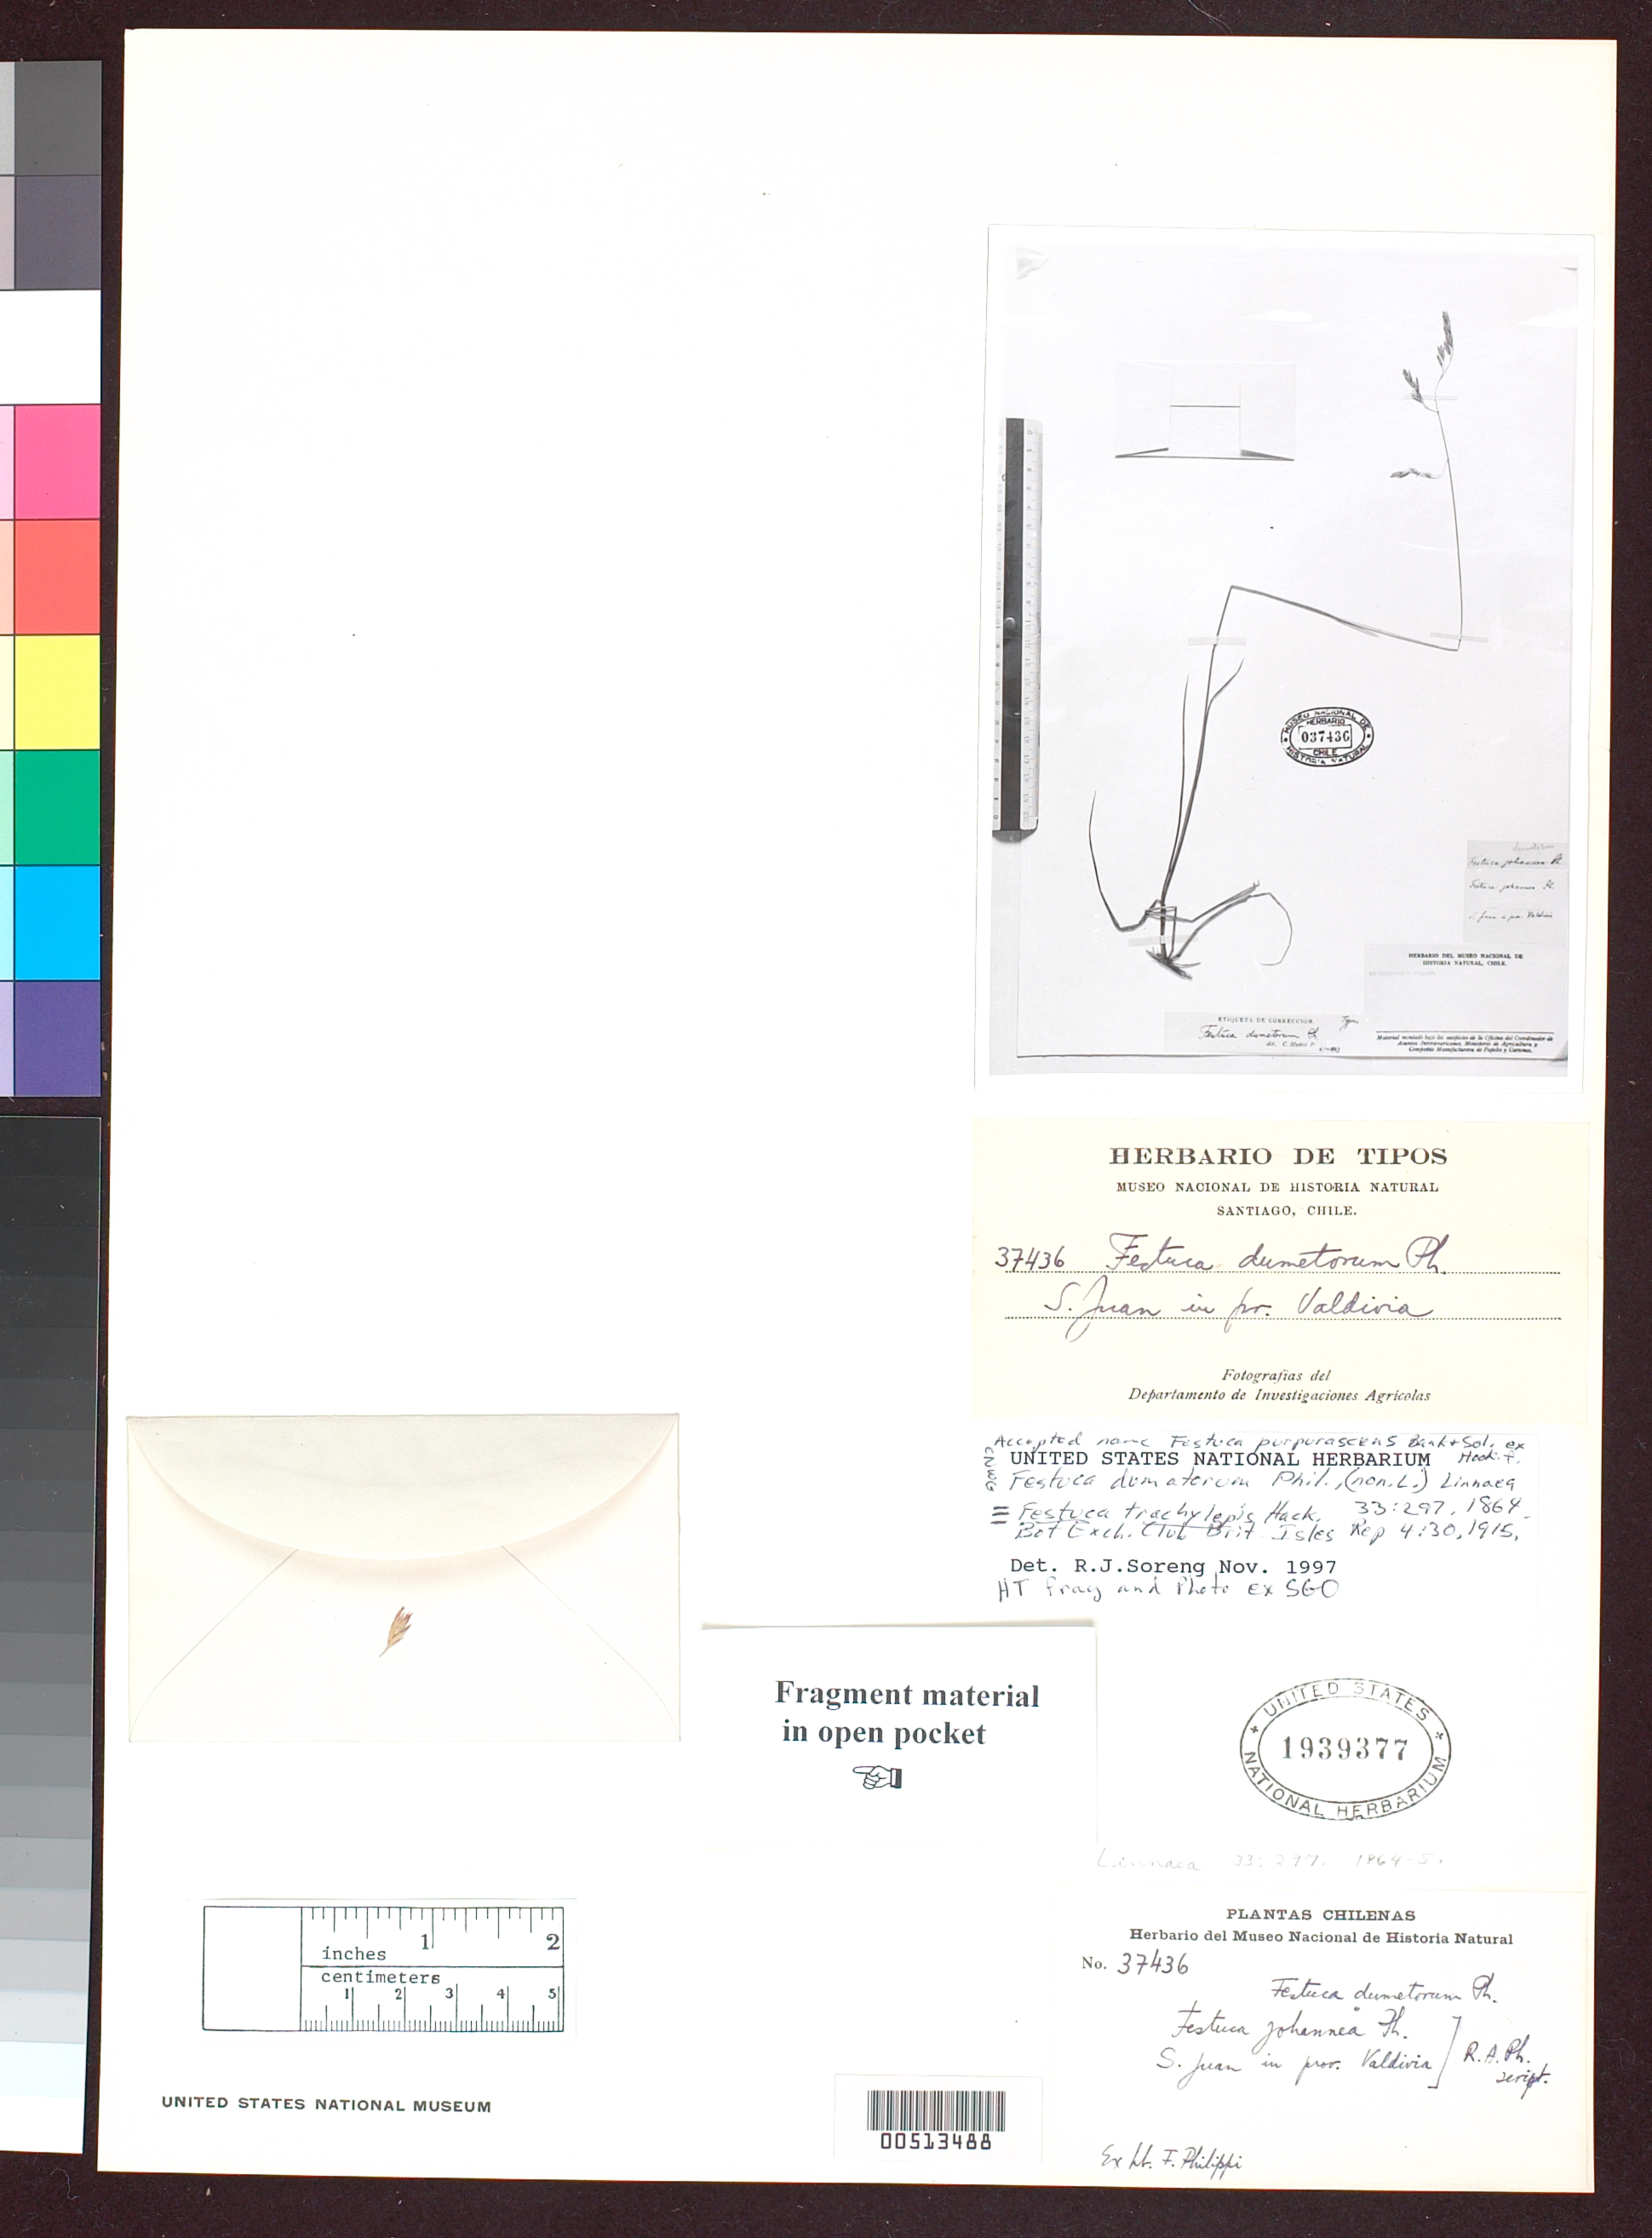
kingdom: Plantae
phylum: Tracheophyta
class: Liliopsida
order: Poales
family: Poaceae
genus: Festuca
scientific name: Festuca dumetorum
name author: Phil.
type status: Type Fragment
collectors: R. A. Philippi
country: Chile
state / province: Los Ríos (XIV)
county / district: Valdivia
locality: San Juan.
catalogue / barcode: US 1939377